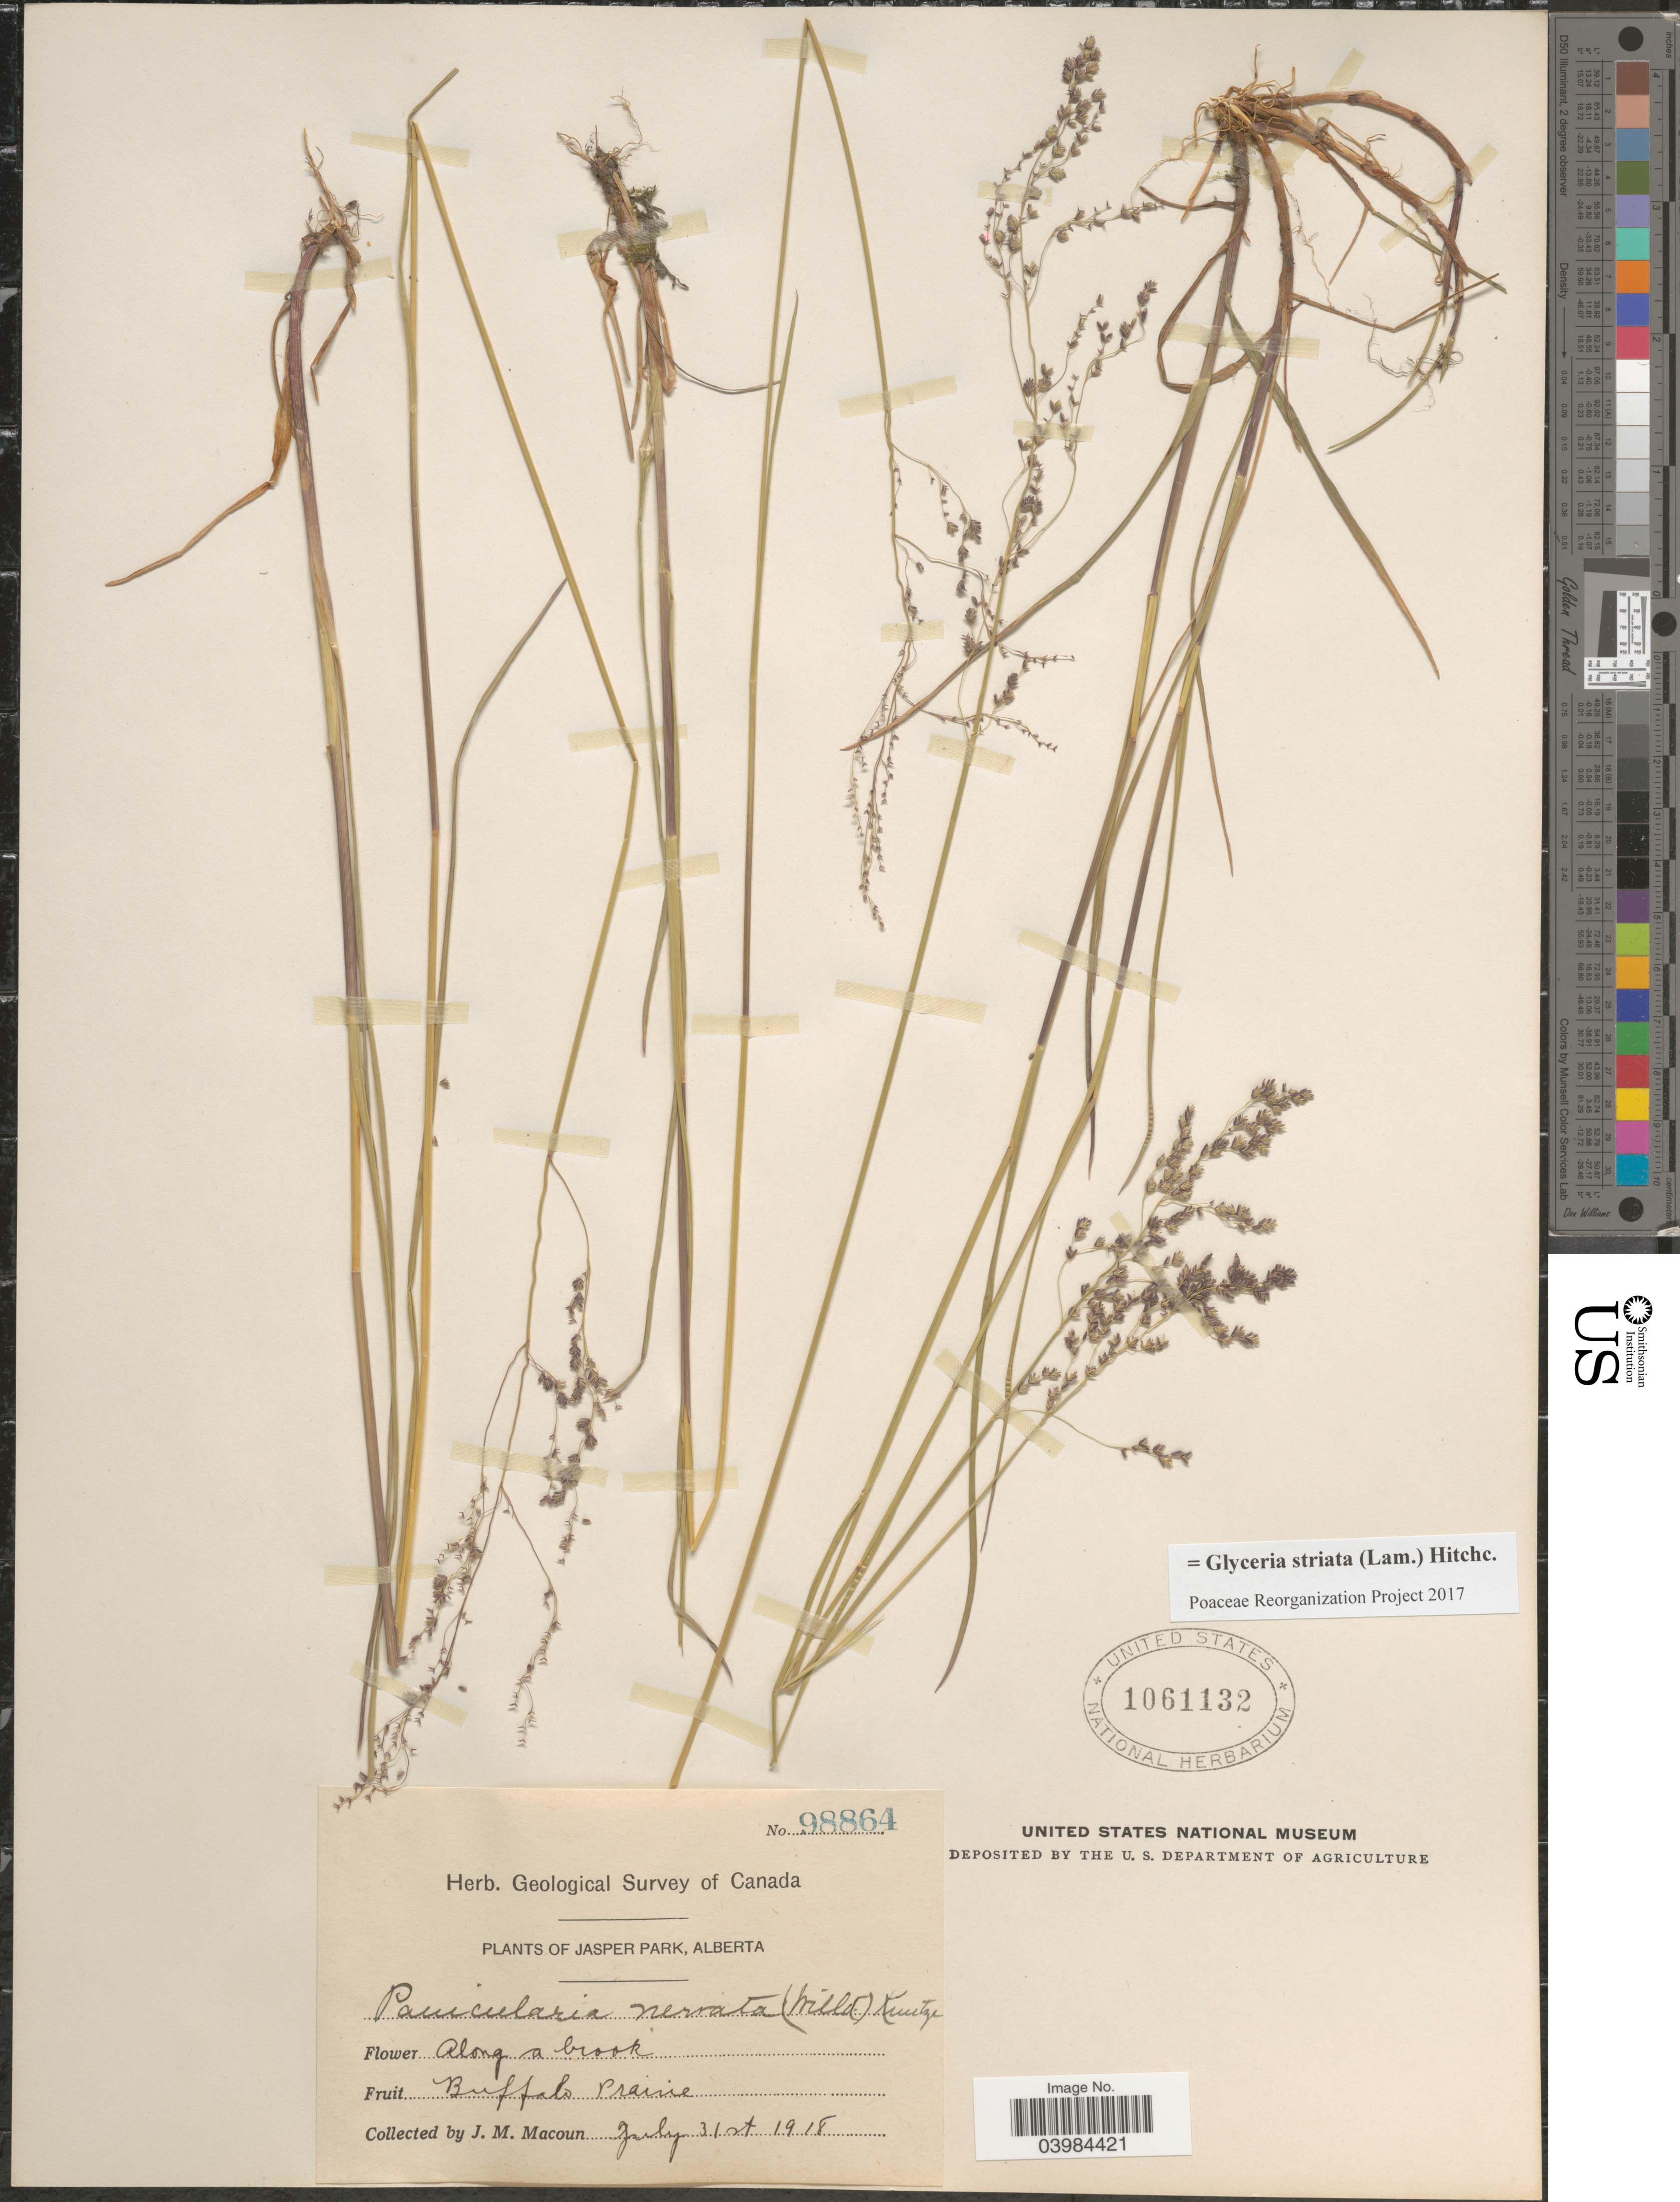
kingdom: Plantae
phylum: Tracheophyta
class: Liliopsida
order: Poales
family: Poaceae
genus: Glyceria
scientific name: Glyceria striata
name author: (Lam.) Hitchc.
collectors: J. M. Macoun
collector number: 98864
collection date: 1918-07-31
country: Canada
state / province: Alberta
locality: Jasper Park. Buffalo Prairie.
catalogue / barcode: US 1061132